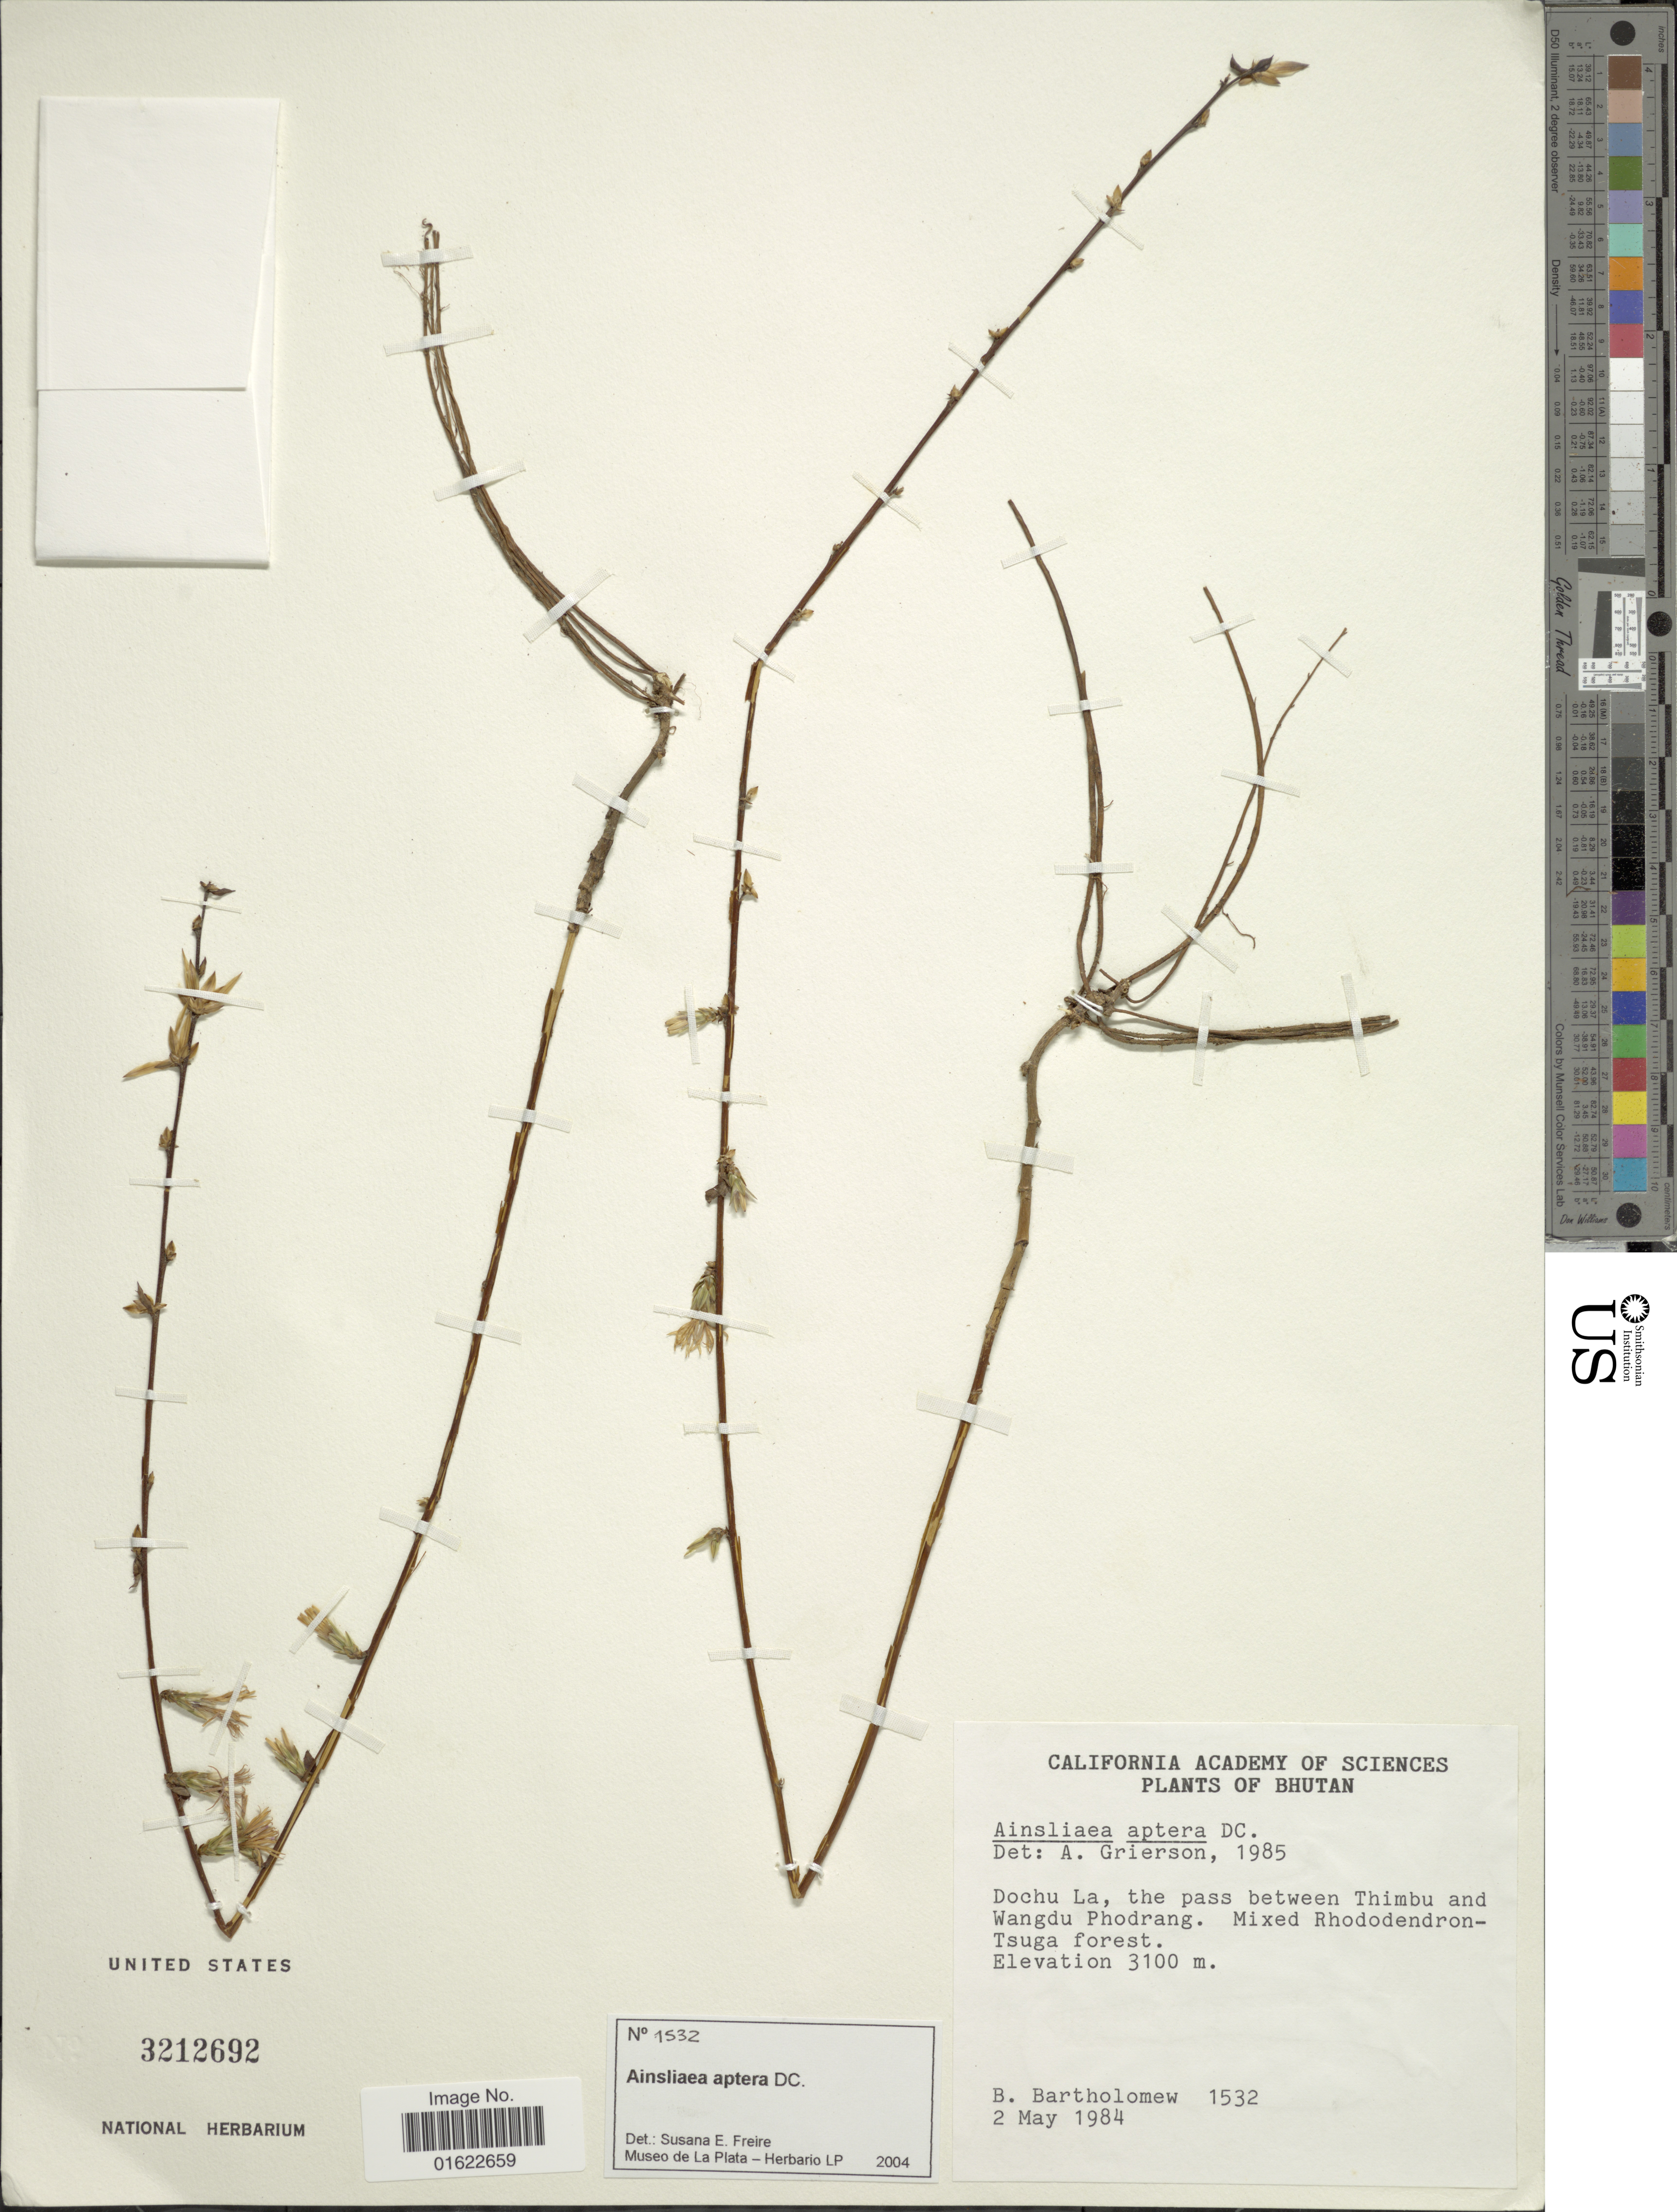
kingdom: Plantae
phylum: Tracheophyta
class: Magnoliopsida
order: Asterales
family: Asteraceae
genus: Ainsliaea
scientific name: Ainsliaea aptera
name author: DC.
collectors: B. Bartholomew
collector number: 1532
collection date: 1984-05-02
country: Bhutan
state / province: Thimphu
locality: Dochu La, the pass between Thimbu and Wangdu Phodrang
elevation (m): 3100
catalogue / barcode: US 3212692